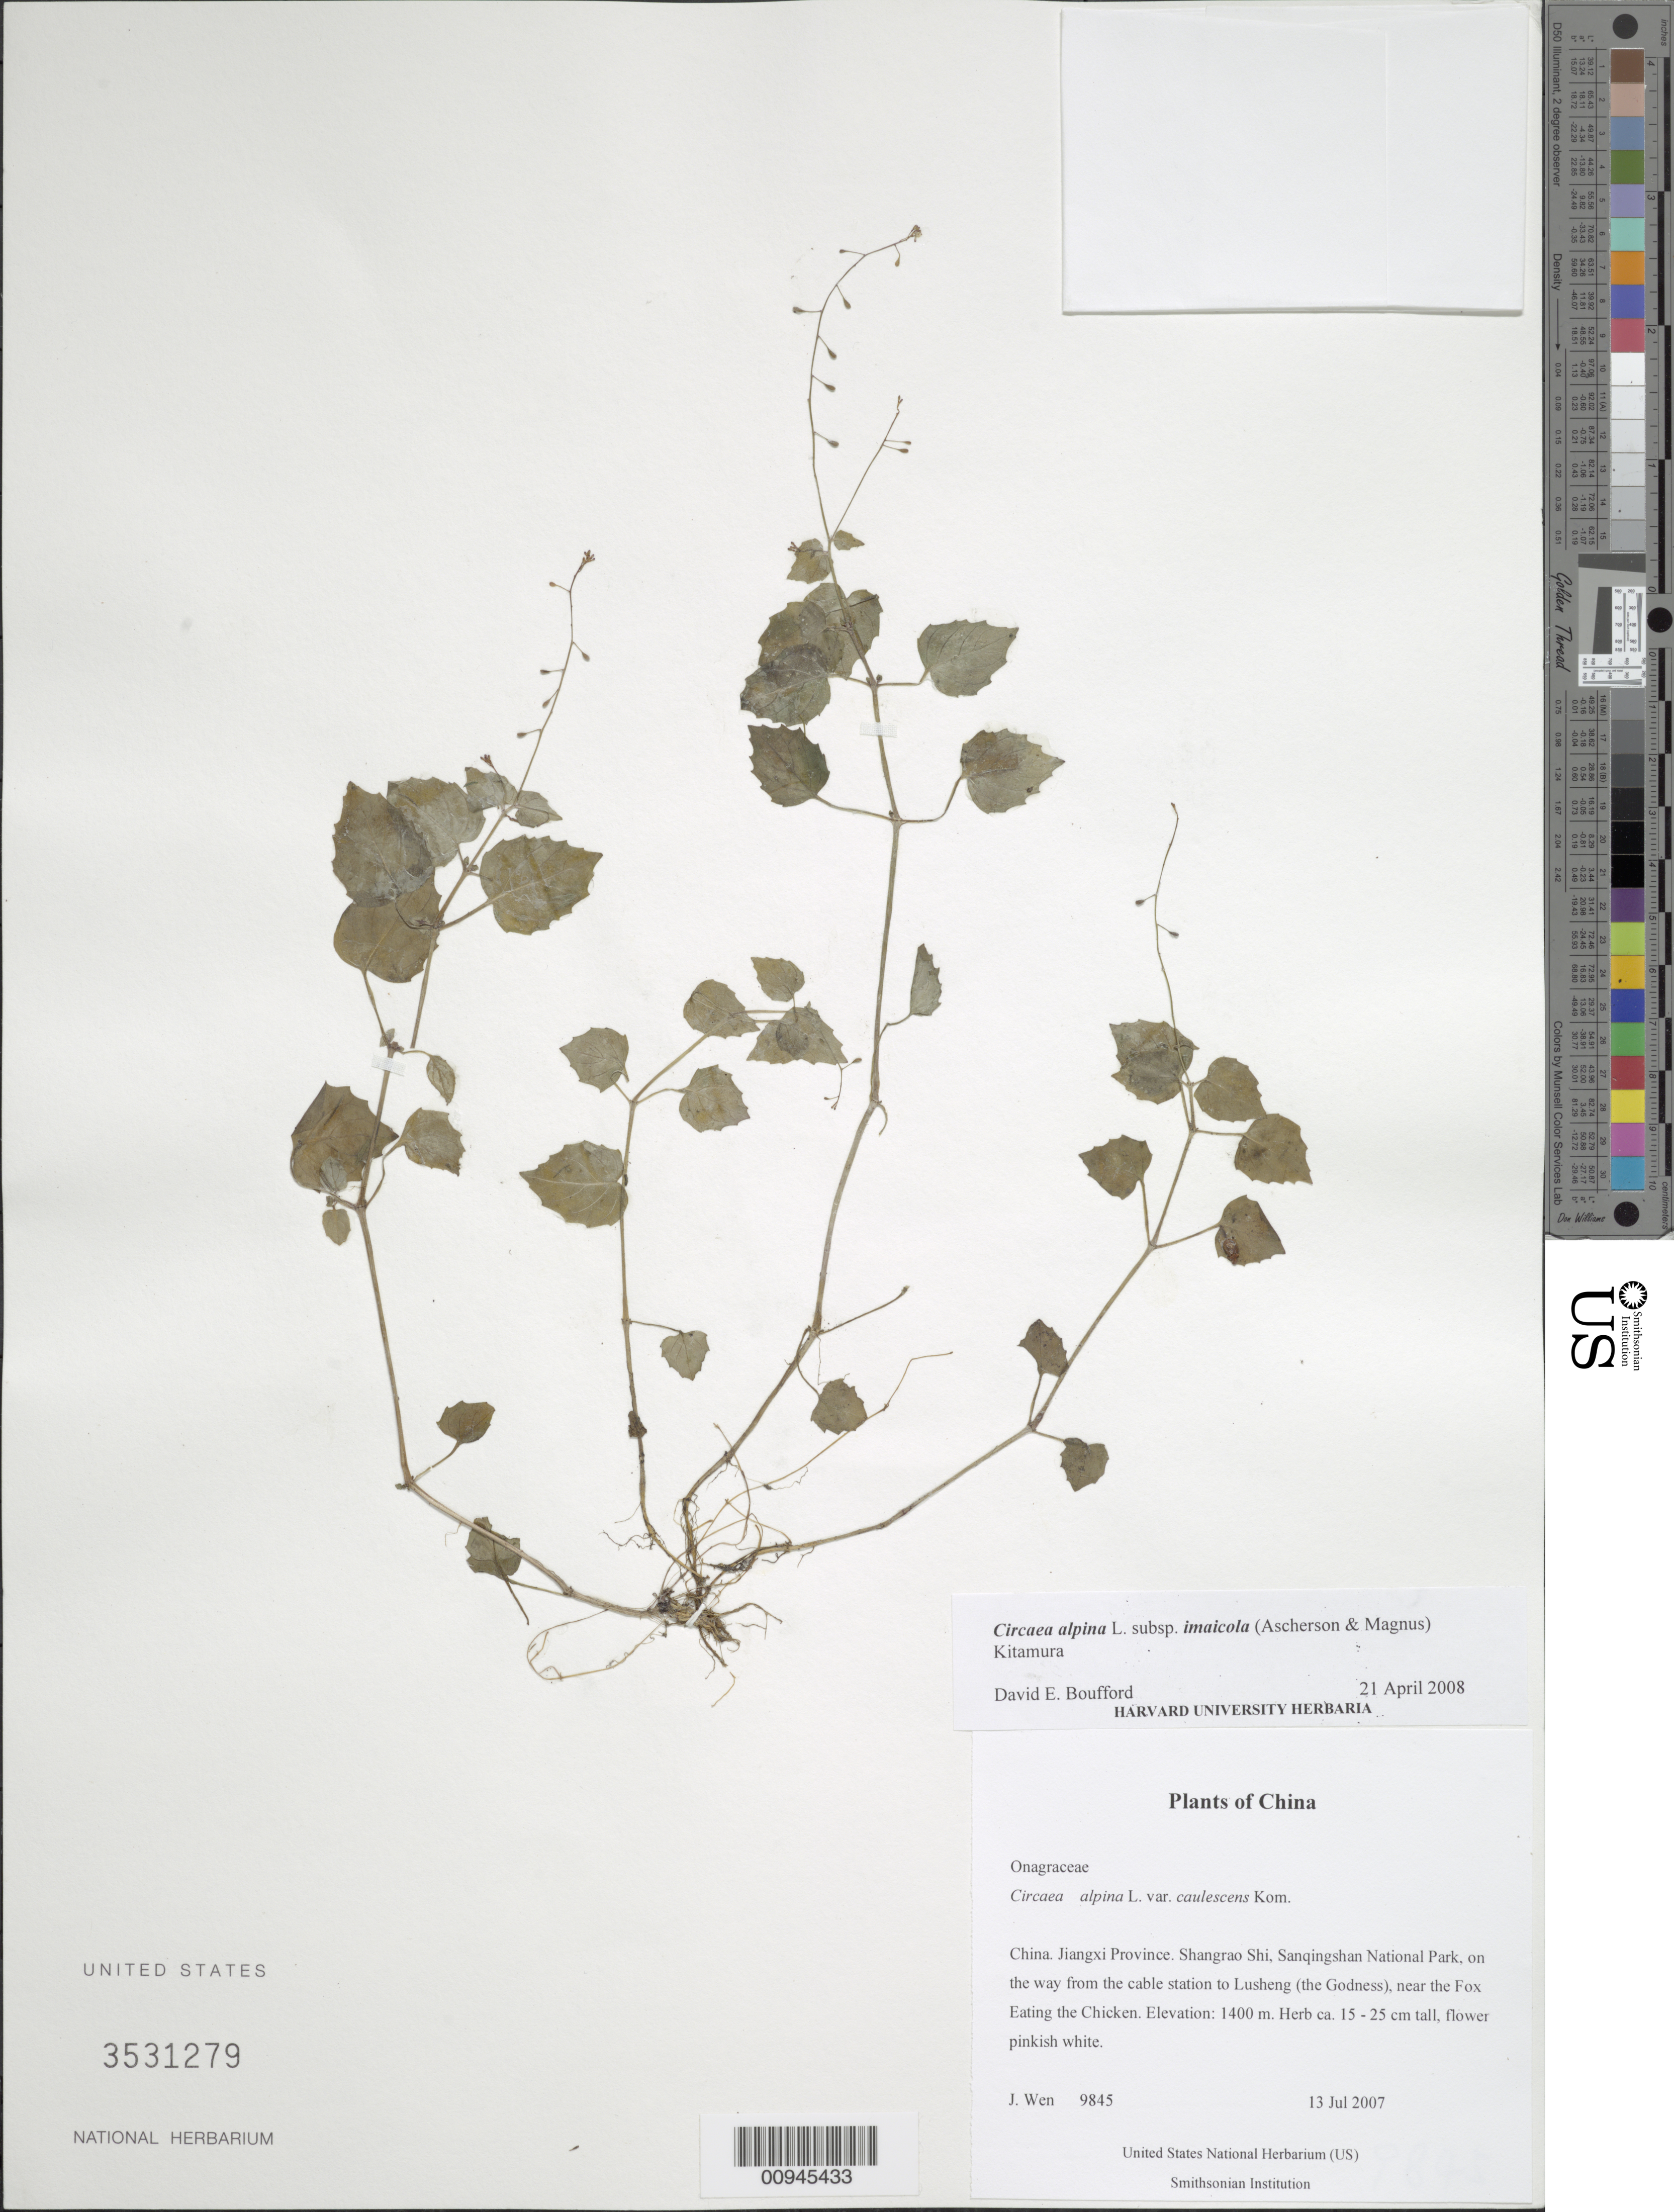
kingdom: Plantae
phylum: Tracheophyta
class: Magnoliopsida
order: Myrtales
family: Onagraceae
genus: Circaea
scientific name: Circaea alpina subsp. imaicola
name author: (Asch. & Magnus) Kitam.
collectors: J. Wen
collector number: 9845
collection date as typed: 13 Jul 2007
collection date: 2007-07-13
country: China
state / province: Jiangxi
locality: Shangrao Shi, Sanqingshan, on the way from the cable station to Lusheng (the Godness), near the Fox Eating the Chicken.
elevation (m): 1400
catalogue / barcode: US 3531279